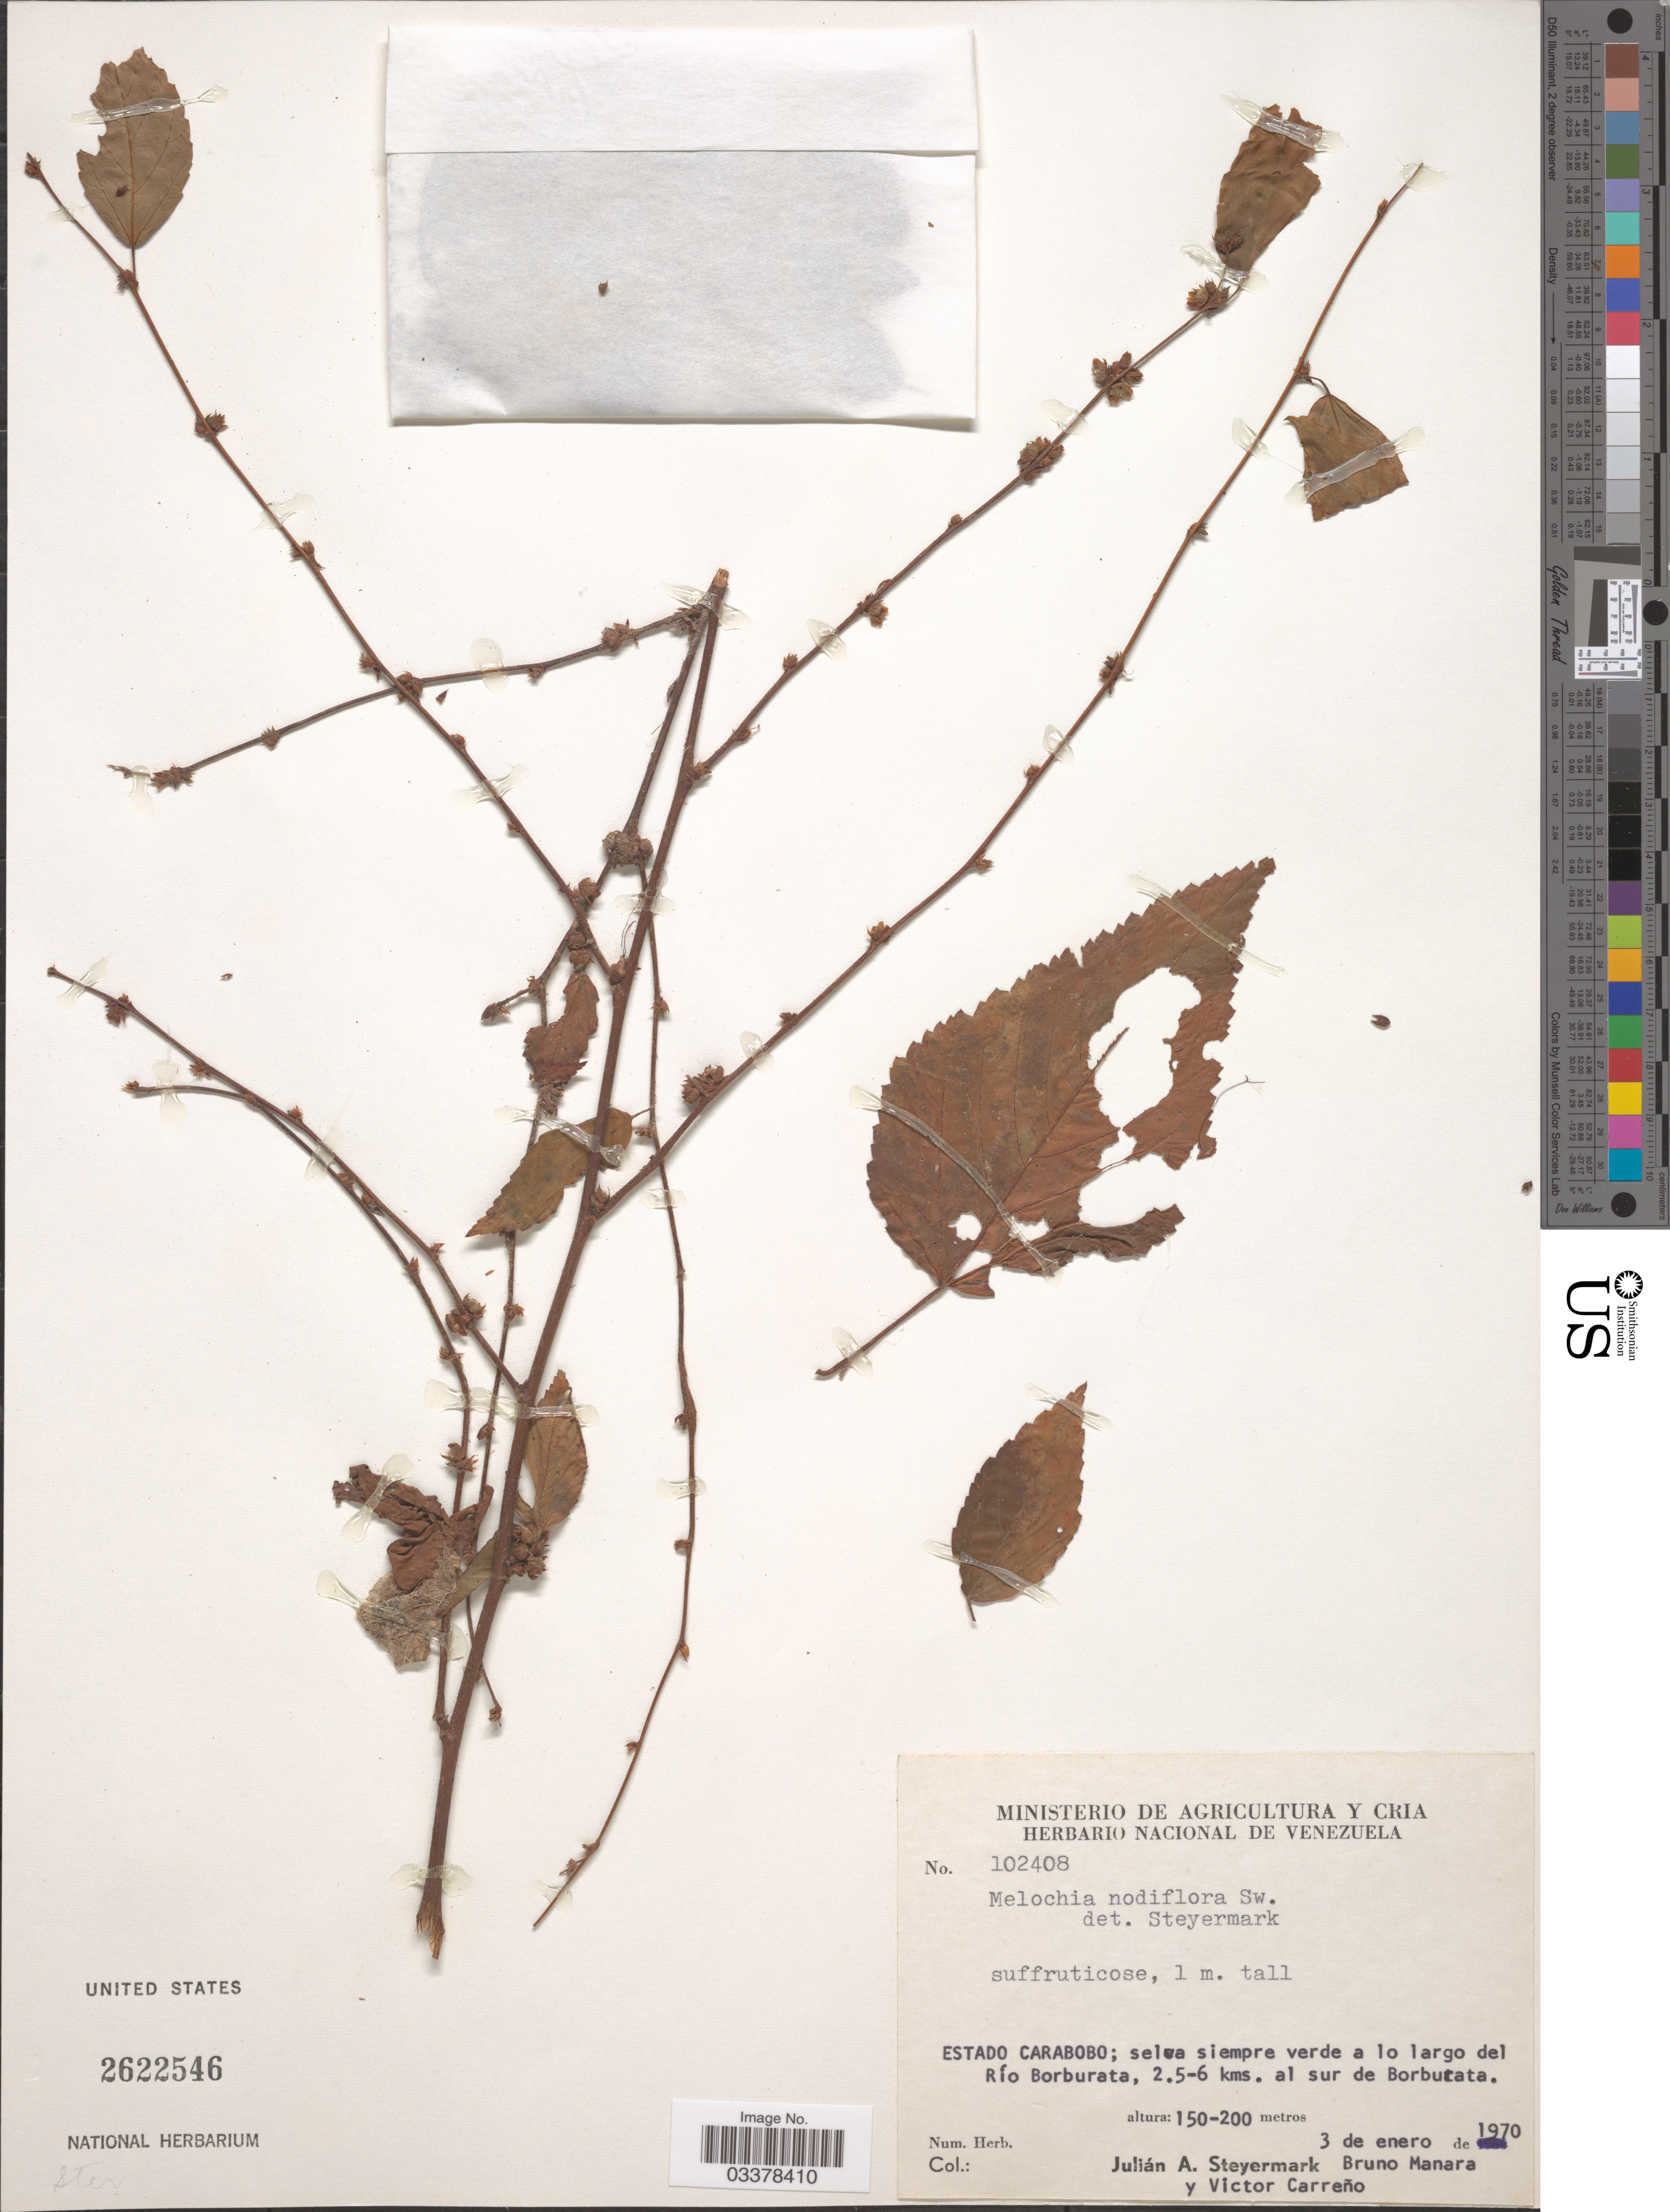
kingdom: Plantae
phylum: Tracheophyta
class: Magnoliopsida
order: Malvales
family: Malvaceae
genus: Melochia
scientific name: Melochia nodiflora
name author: Sw.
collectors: J. Steyermark, B. Manara & V. Carreño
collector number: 102408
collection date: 1970-01-03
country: Venezuela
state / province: Carabobo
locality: Selva siempre verde a lo largo del Río Borburata, 2.5-6 kms. al sur de Borburata.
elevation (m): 150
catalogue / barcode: US 2622546